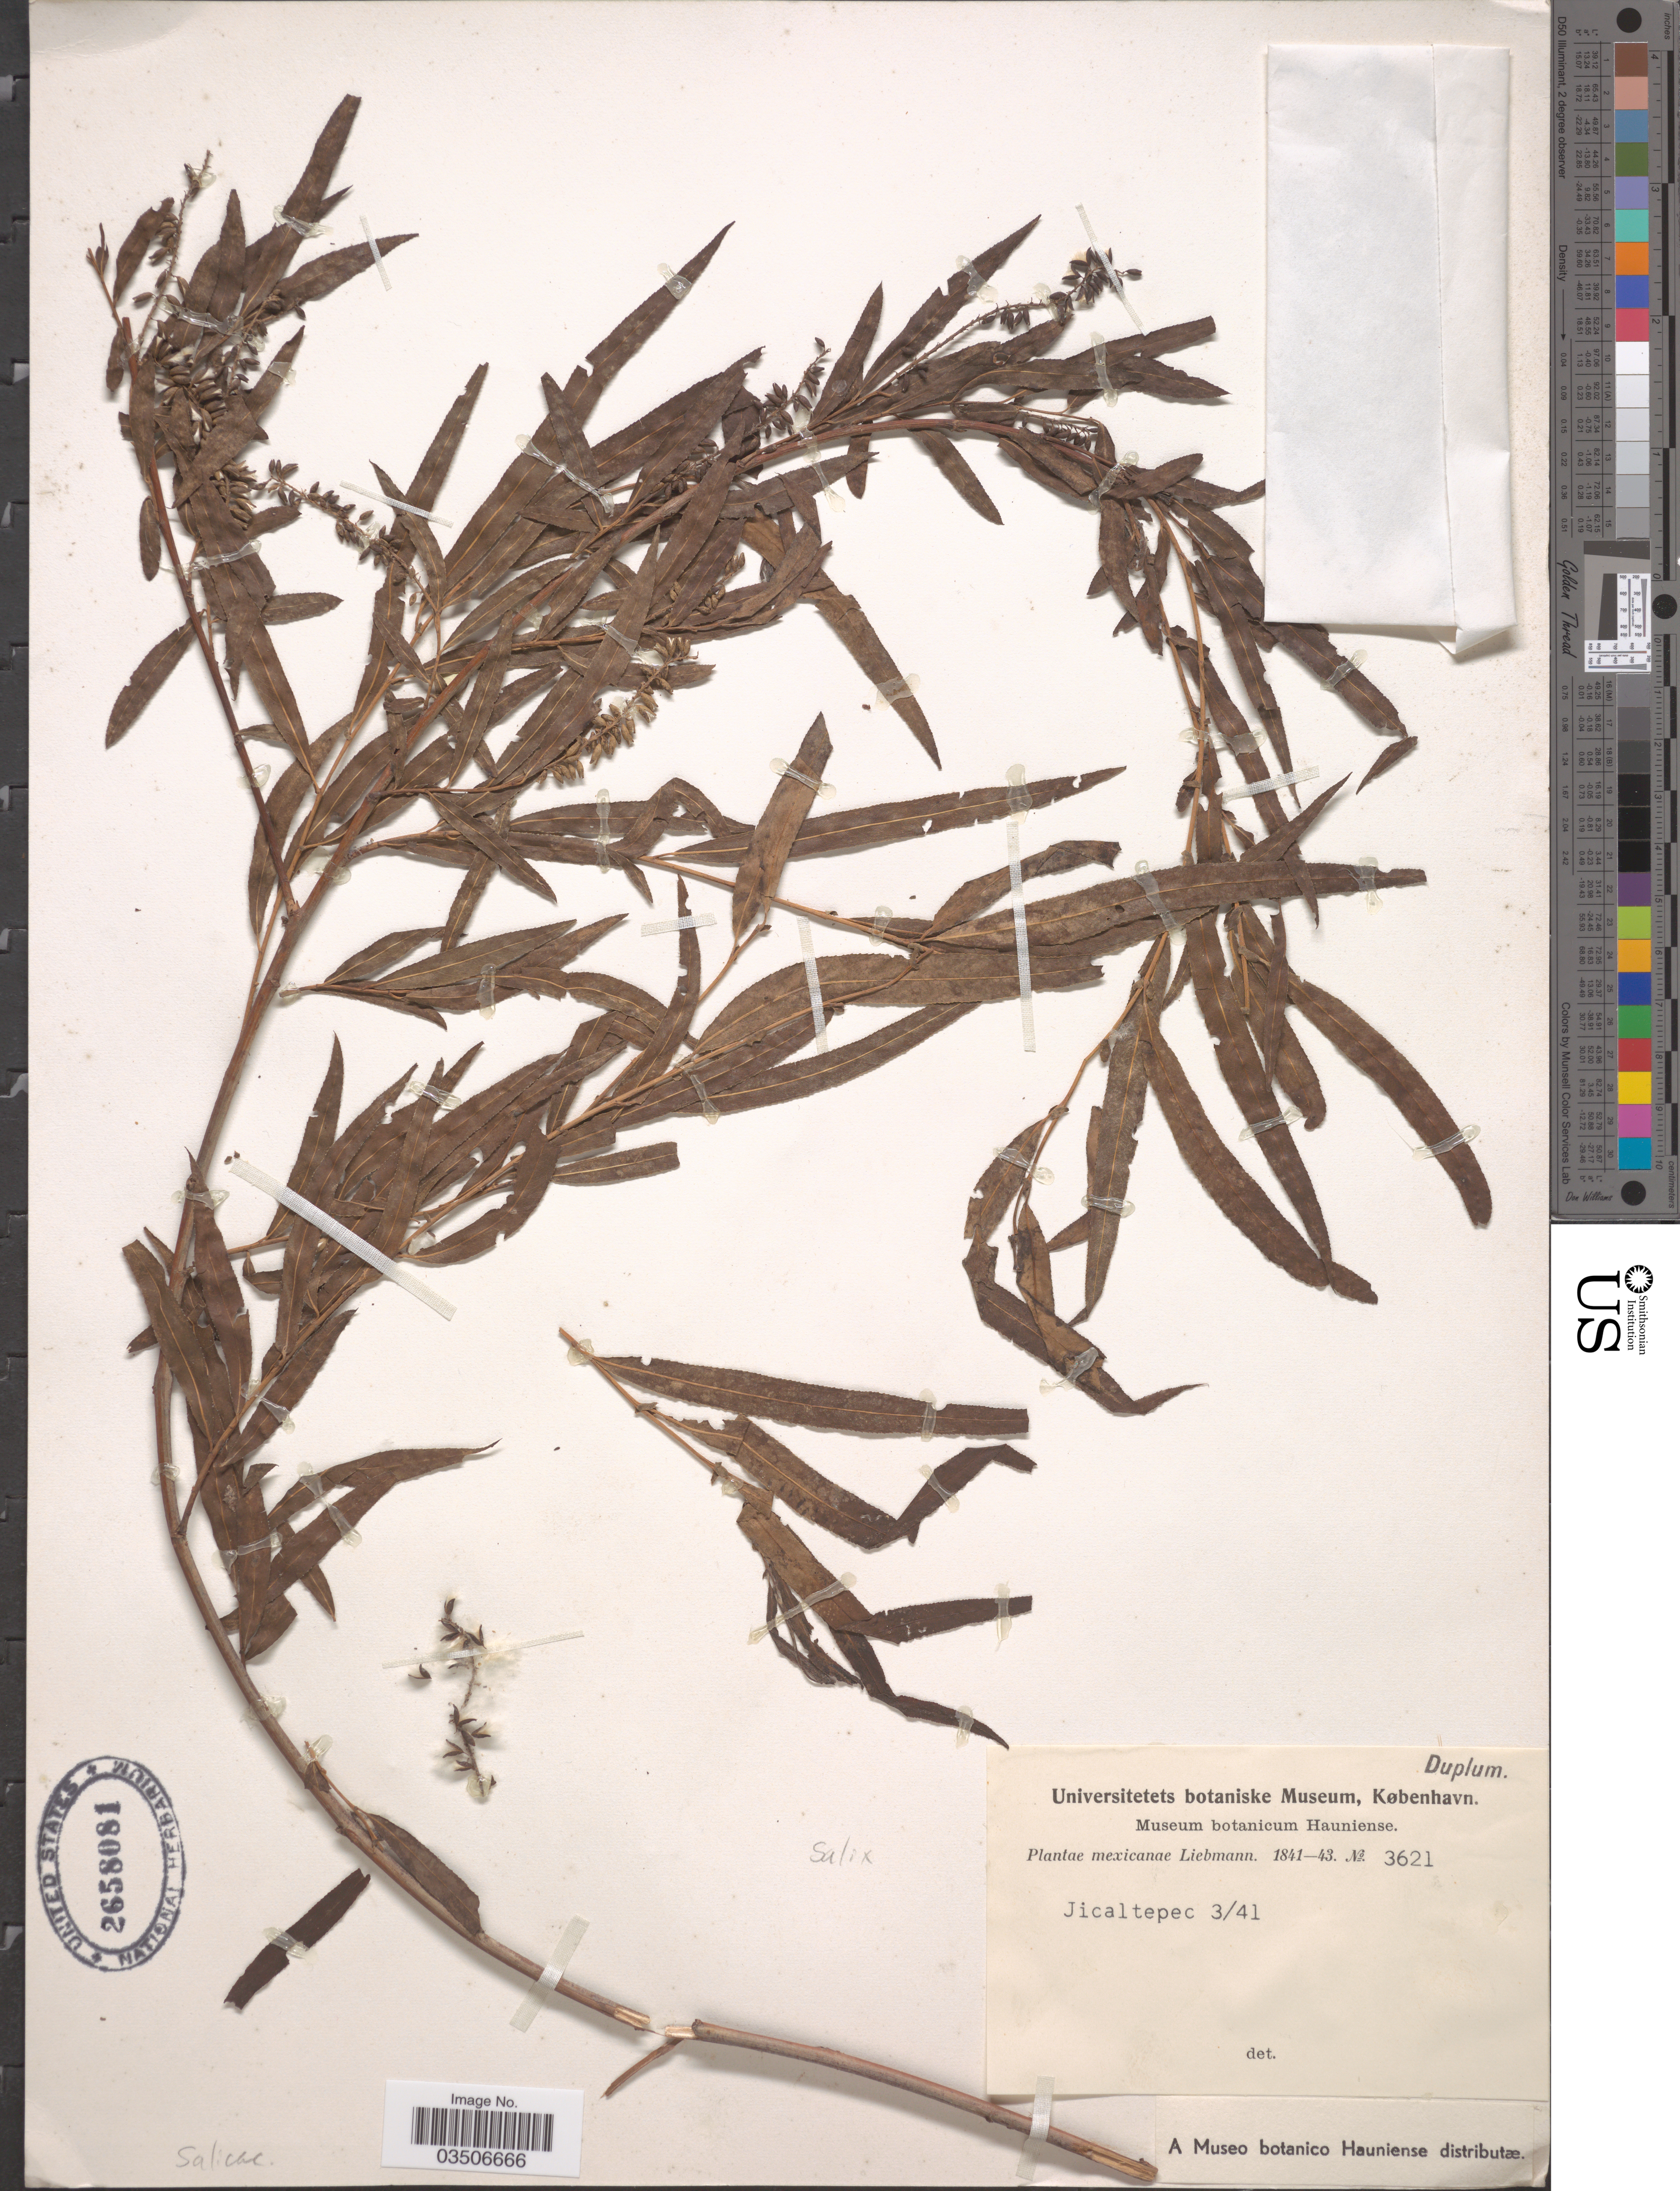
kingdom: Plantae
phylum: Tracheophyta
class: Magnoliopsida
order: Malpighiales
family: Salicaceae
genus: Salix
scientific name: Salix cordata x S. sericea Marshall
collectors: Liebmann, --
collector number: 3621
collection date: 1841-03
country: Mexico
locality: Jicaltepec.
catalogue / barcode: US 2658081